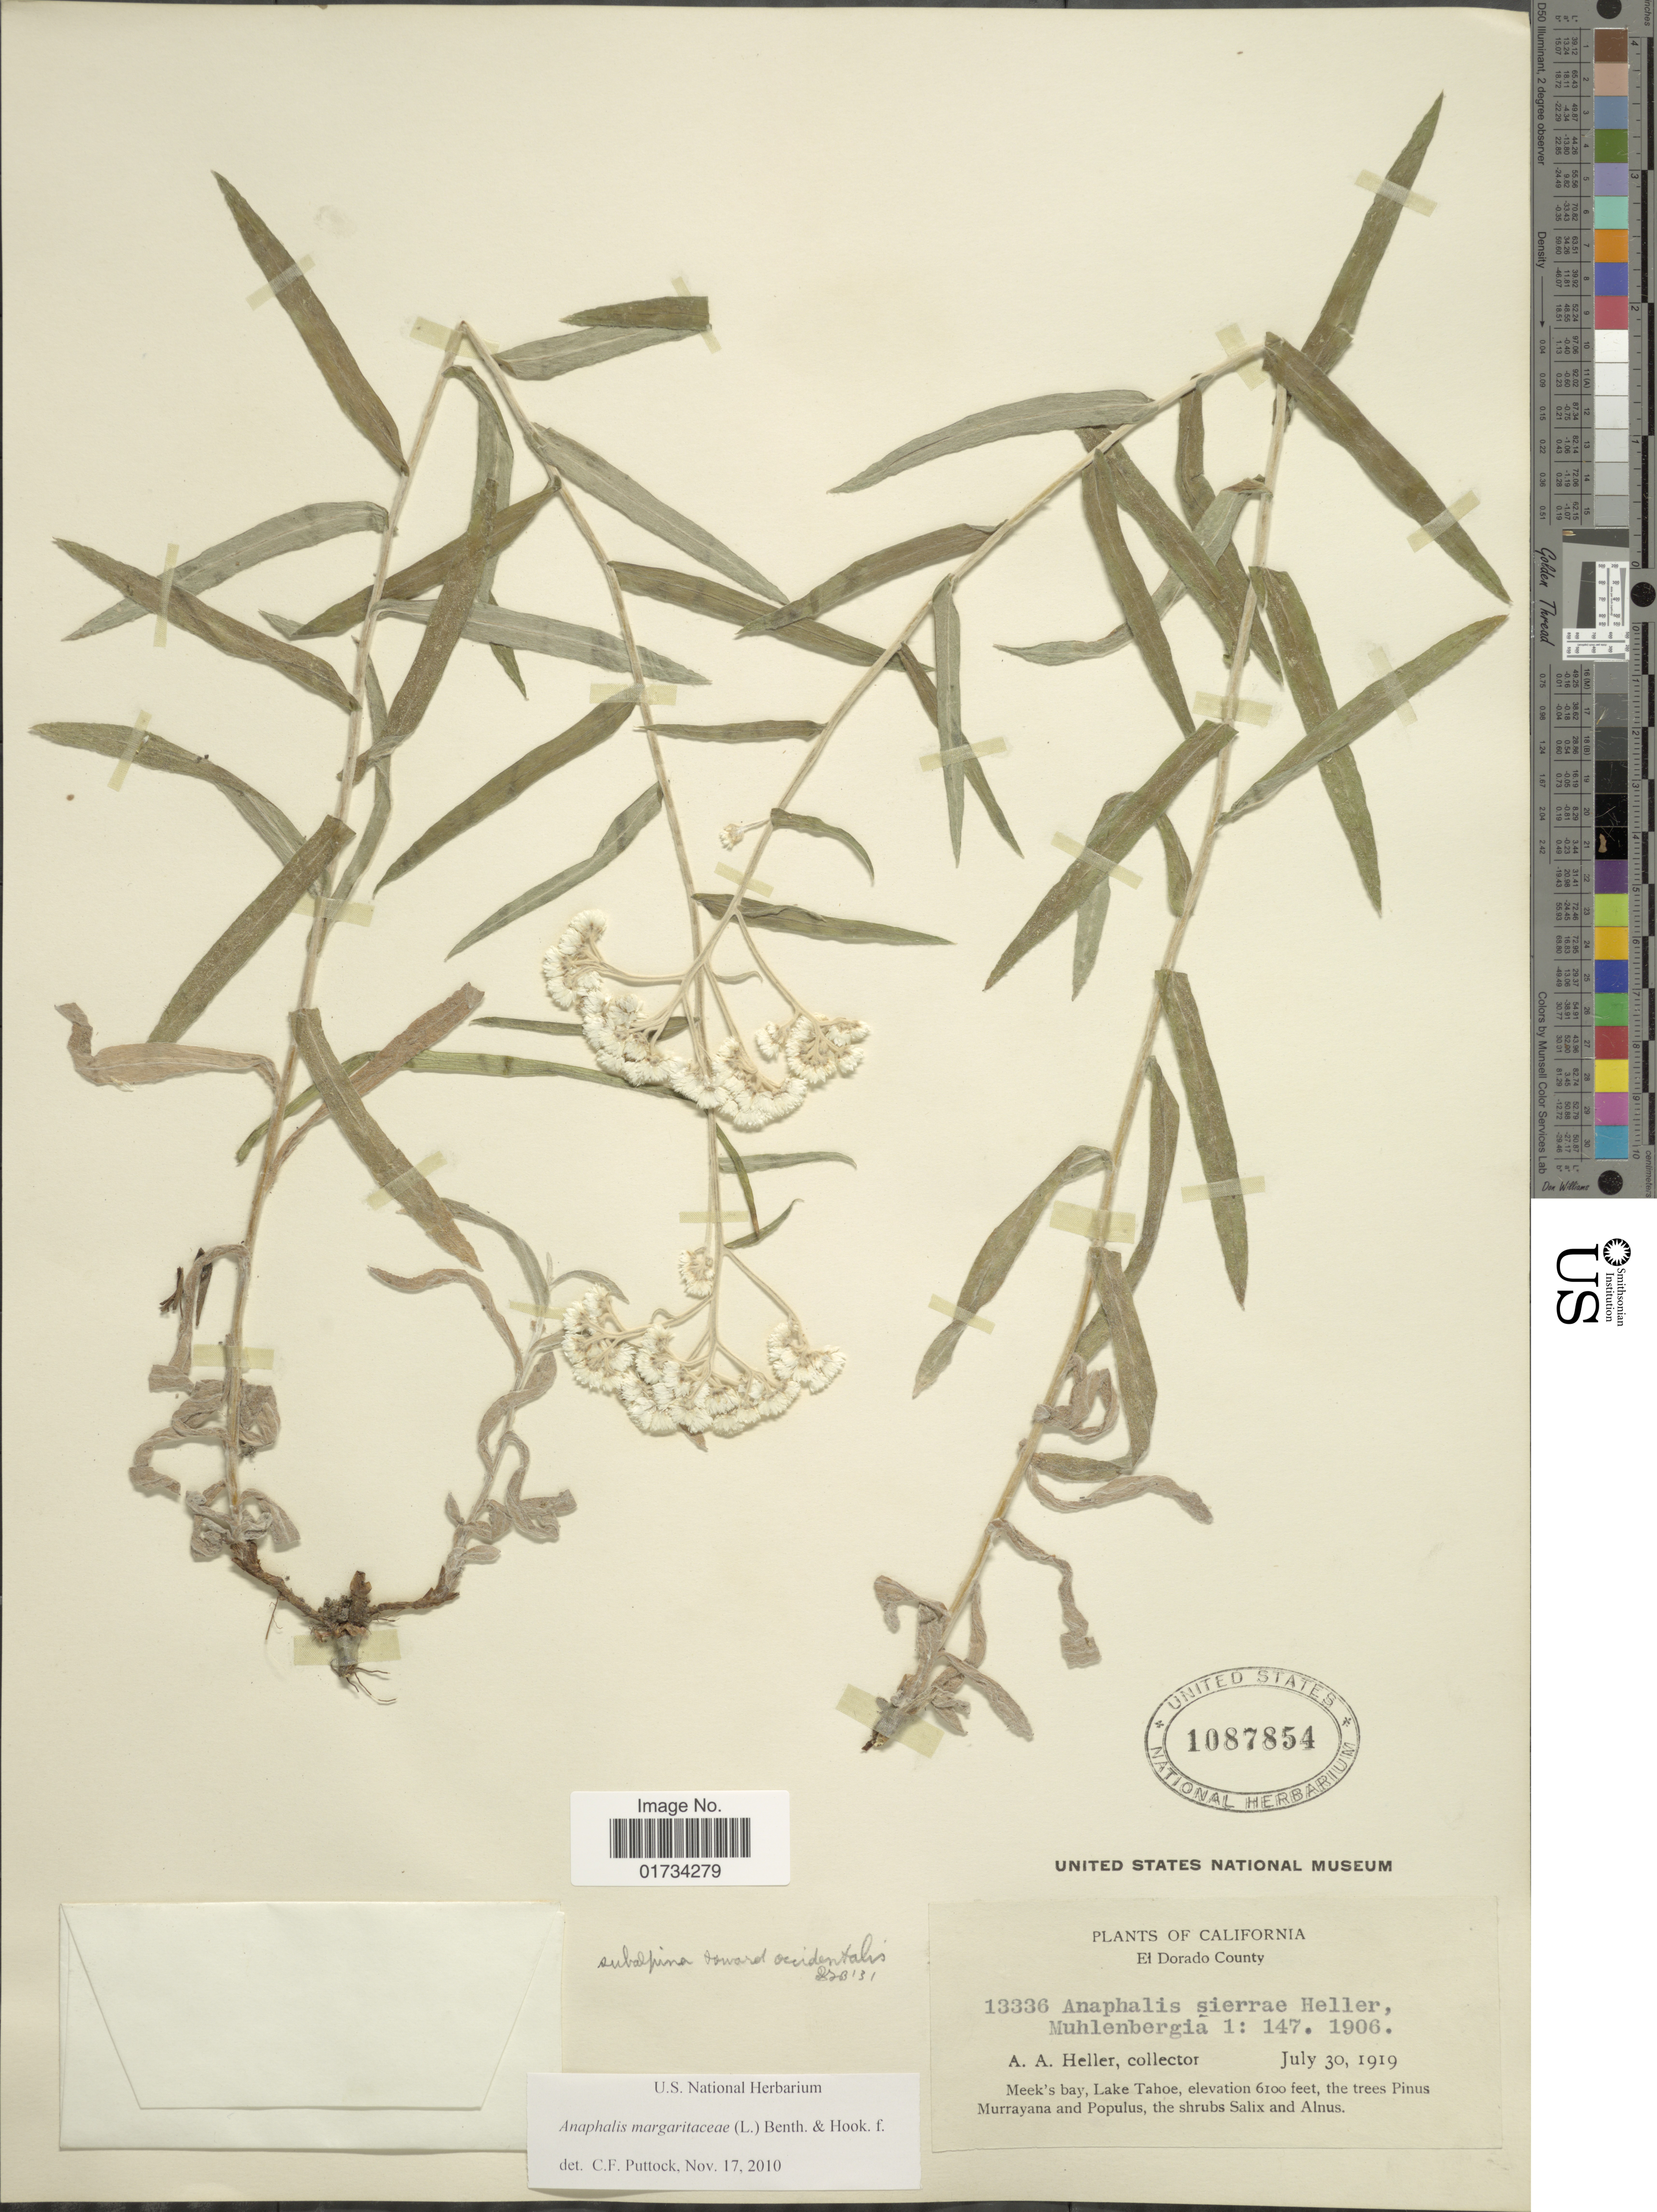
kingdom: Plantae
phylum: Tracheophyta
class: Magnoliopsida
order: Asterales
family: Asteraceae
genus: Anaphalis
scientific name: Anaphalis sierrae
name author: A. Heller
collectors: A. A. Heller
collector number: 13336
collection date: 1919-07-30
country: United States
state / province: California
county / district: El Dorado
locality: California. El Dorada County. Meek's bay, Lake Tahoe,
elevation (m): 1859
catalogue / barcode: US 1087854